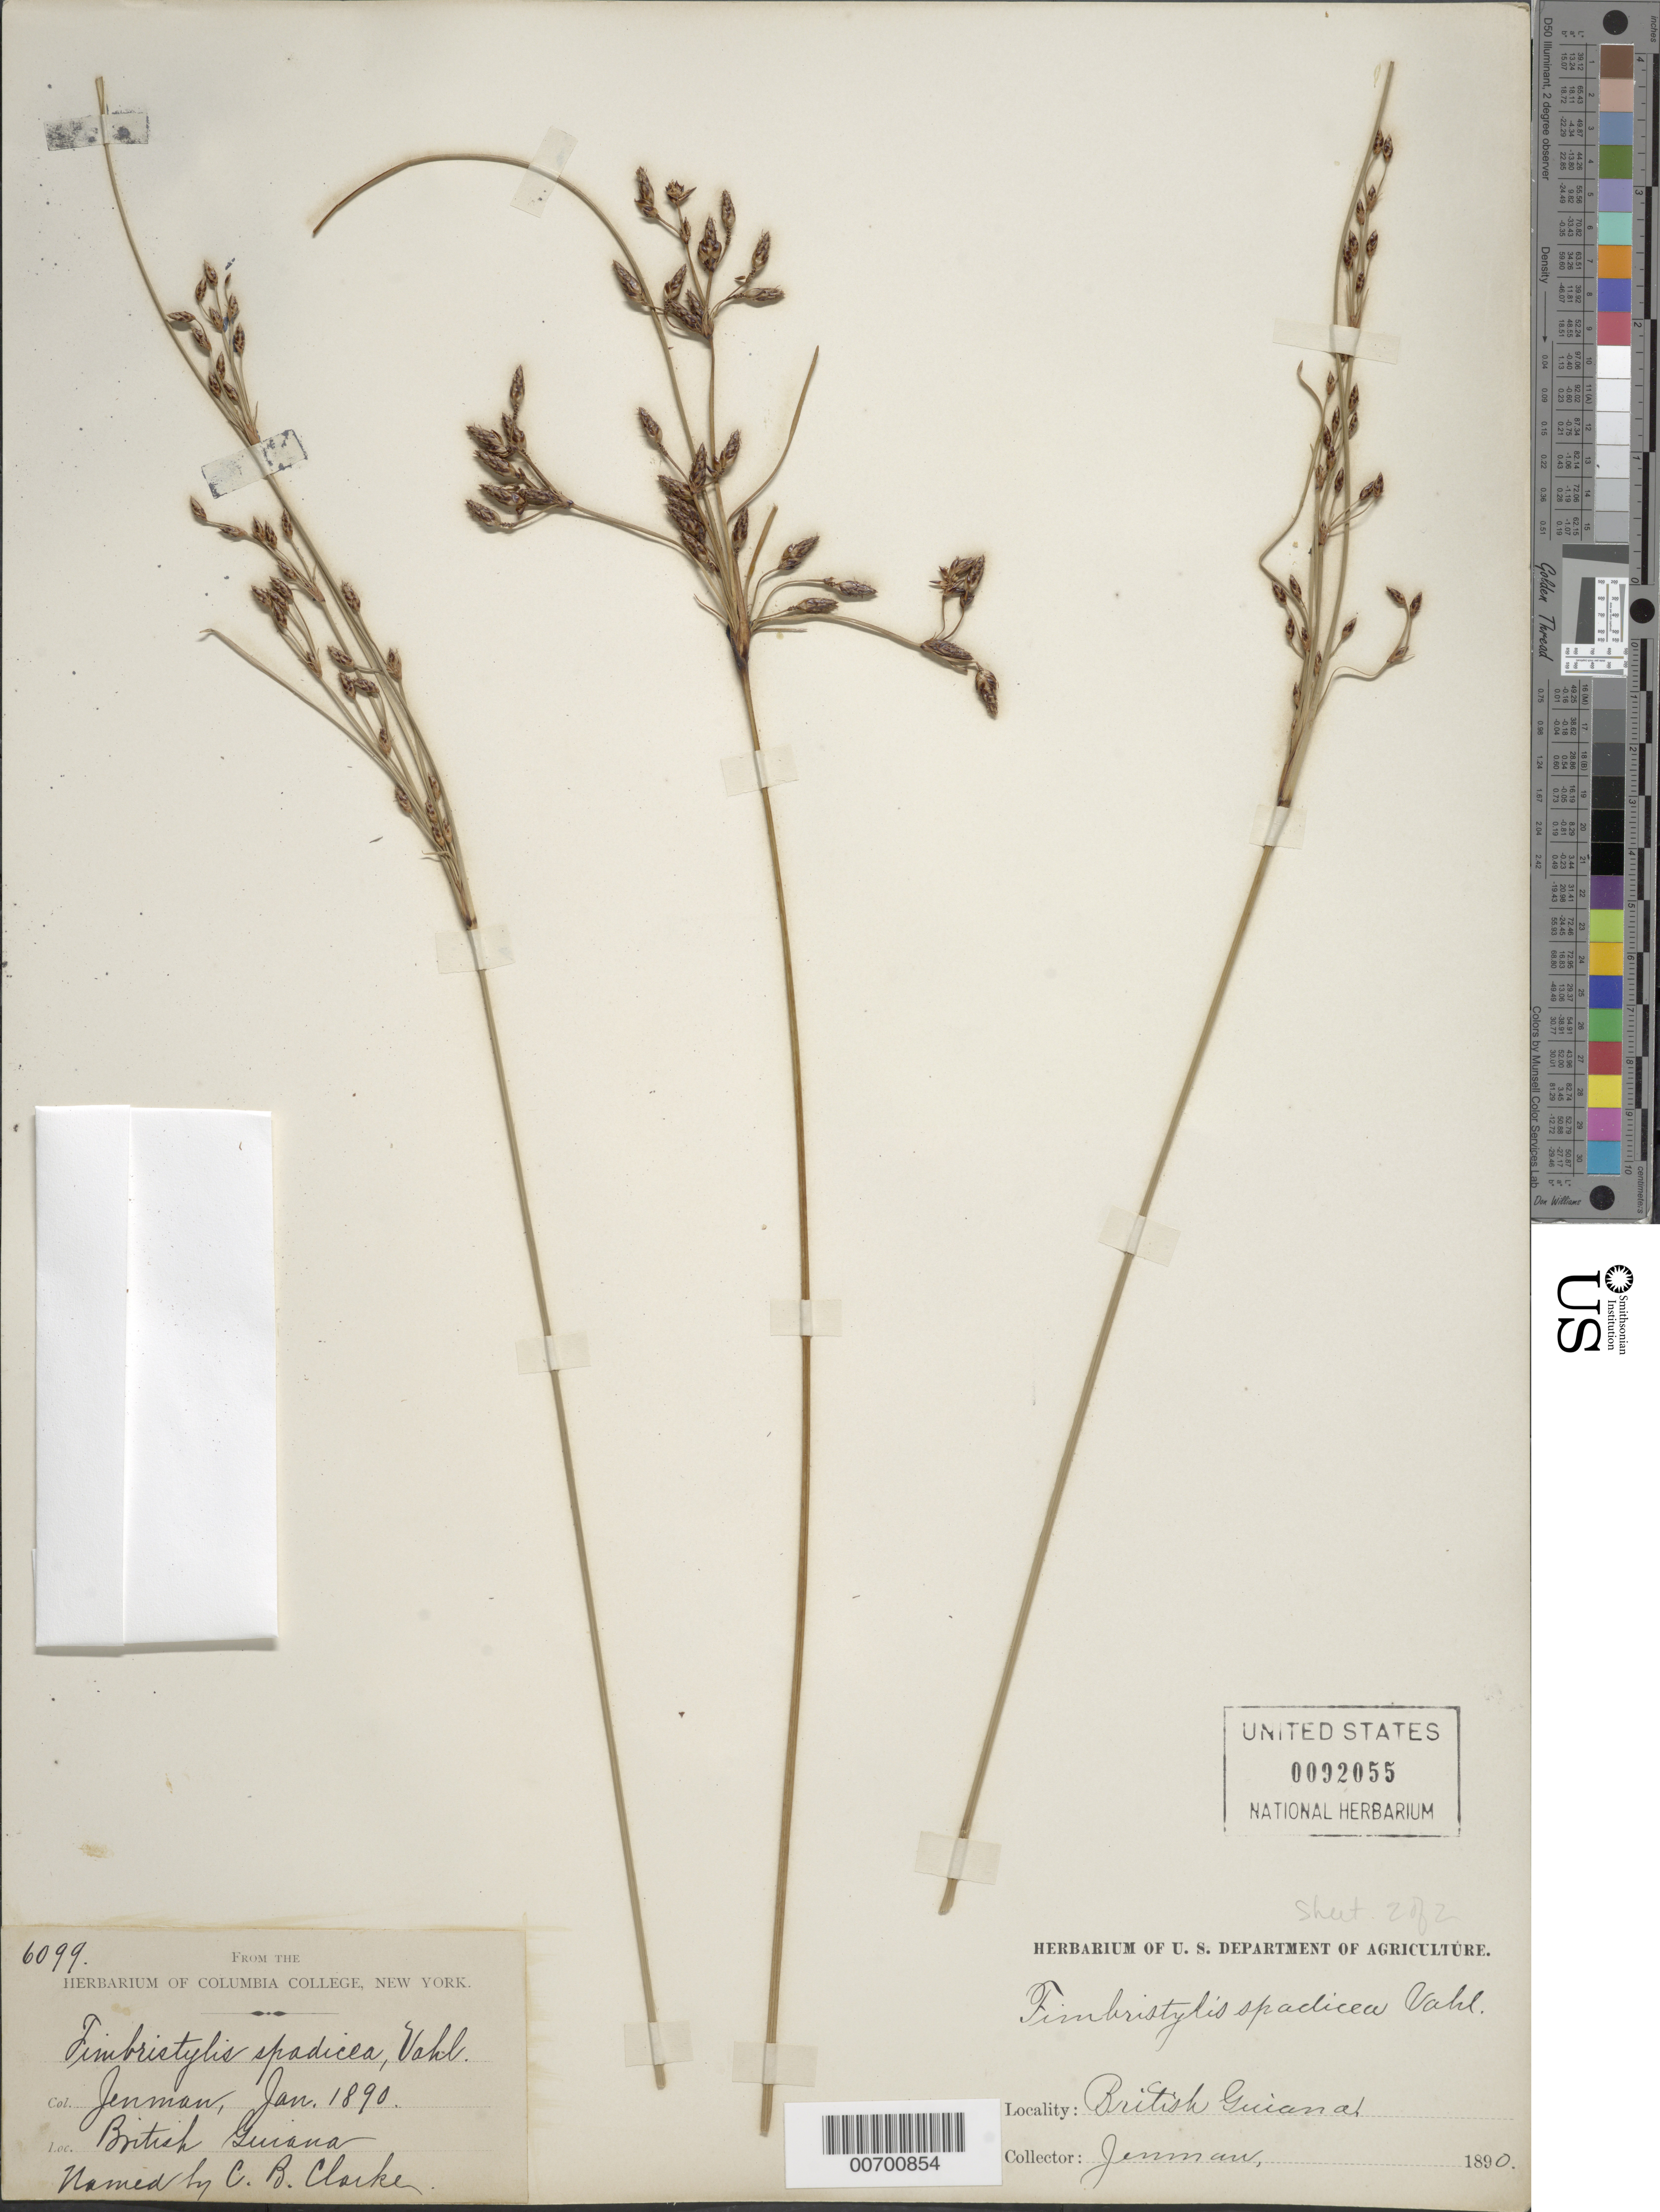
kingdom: Plantae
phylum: Tracheophyta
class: Liliopsida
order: Poales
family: Cyperaceae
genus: Fimbristylis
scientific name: Fimbristylis spadicea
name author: (L.) Vahl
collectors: -. Jenman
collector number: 6099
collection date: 1890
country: Guyana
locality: British Guiana.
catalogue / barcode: US 92055